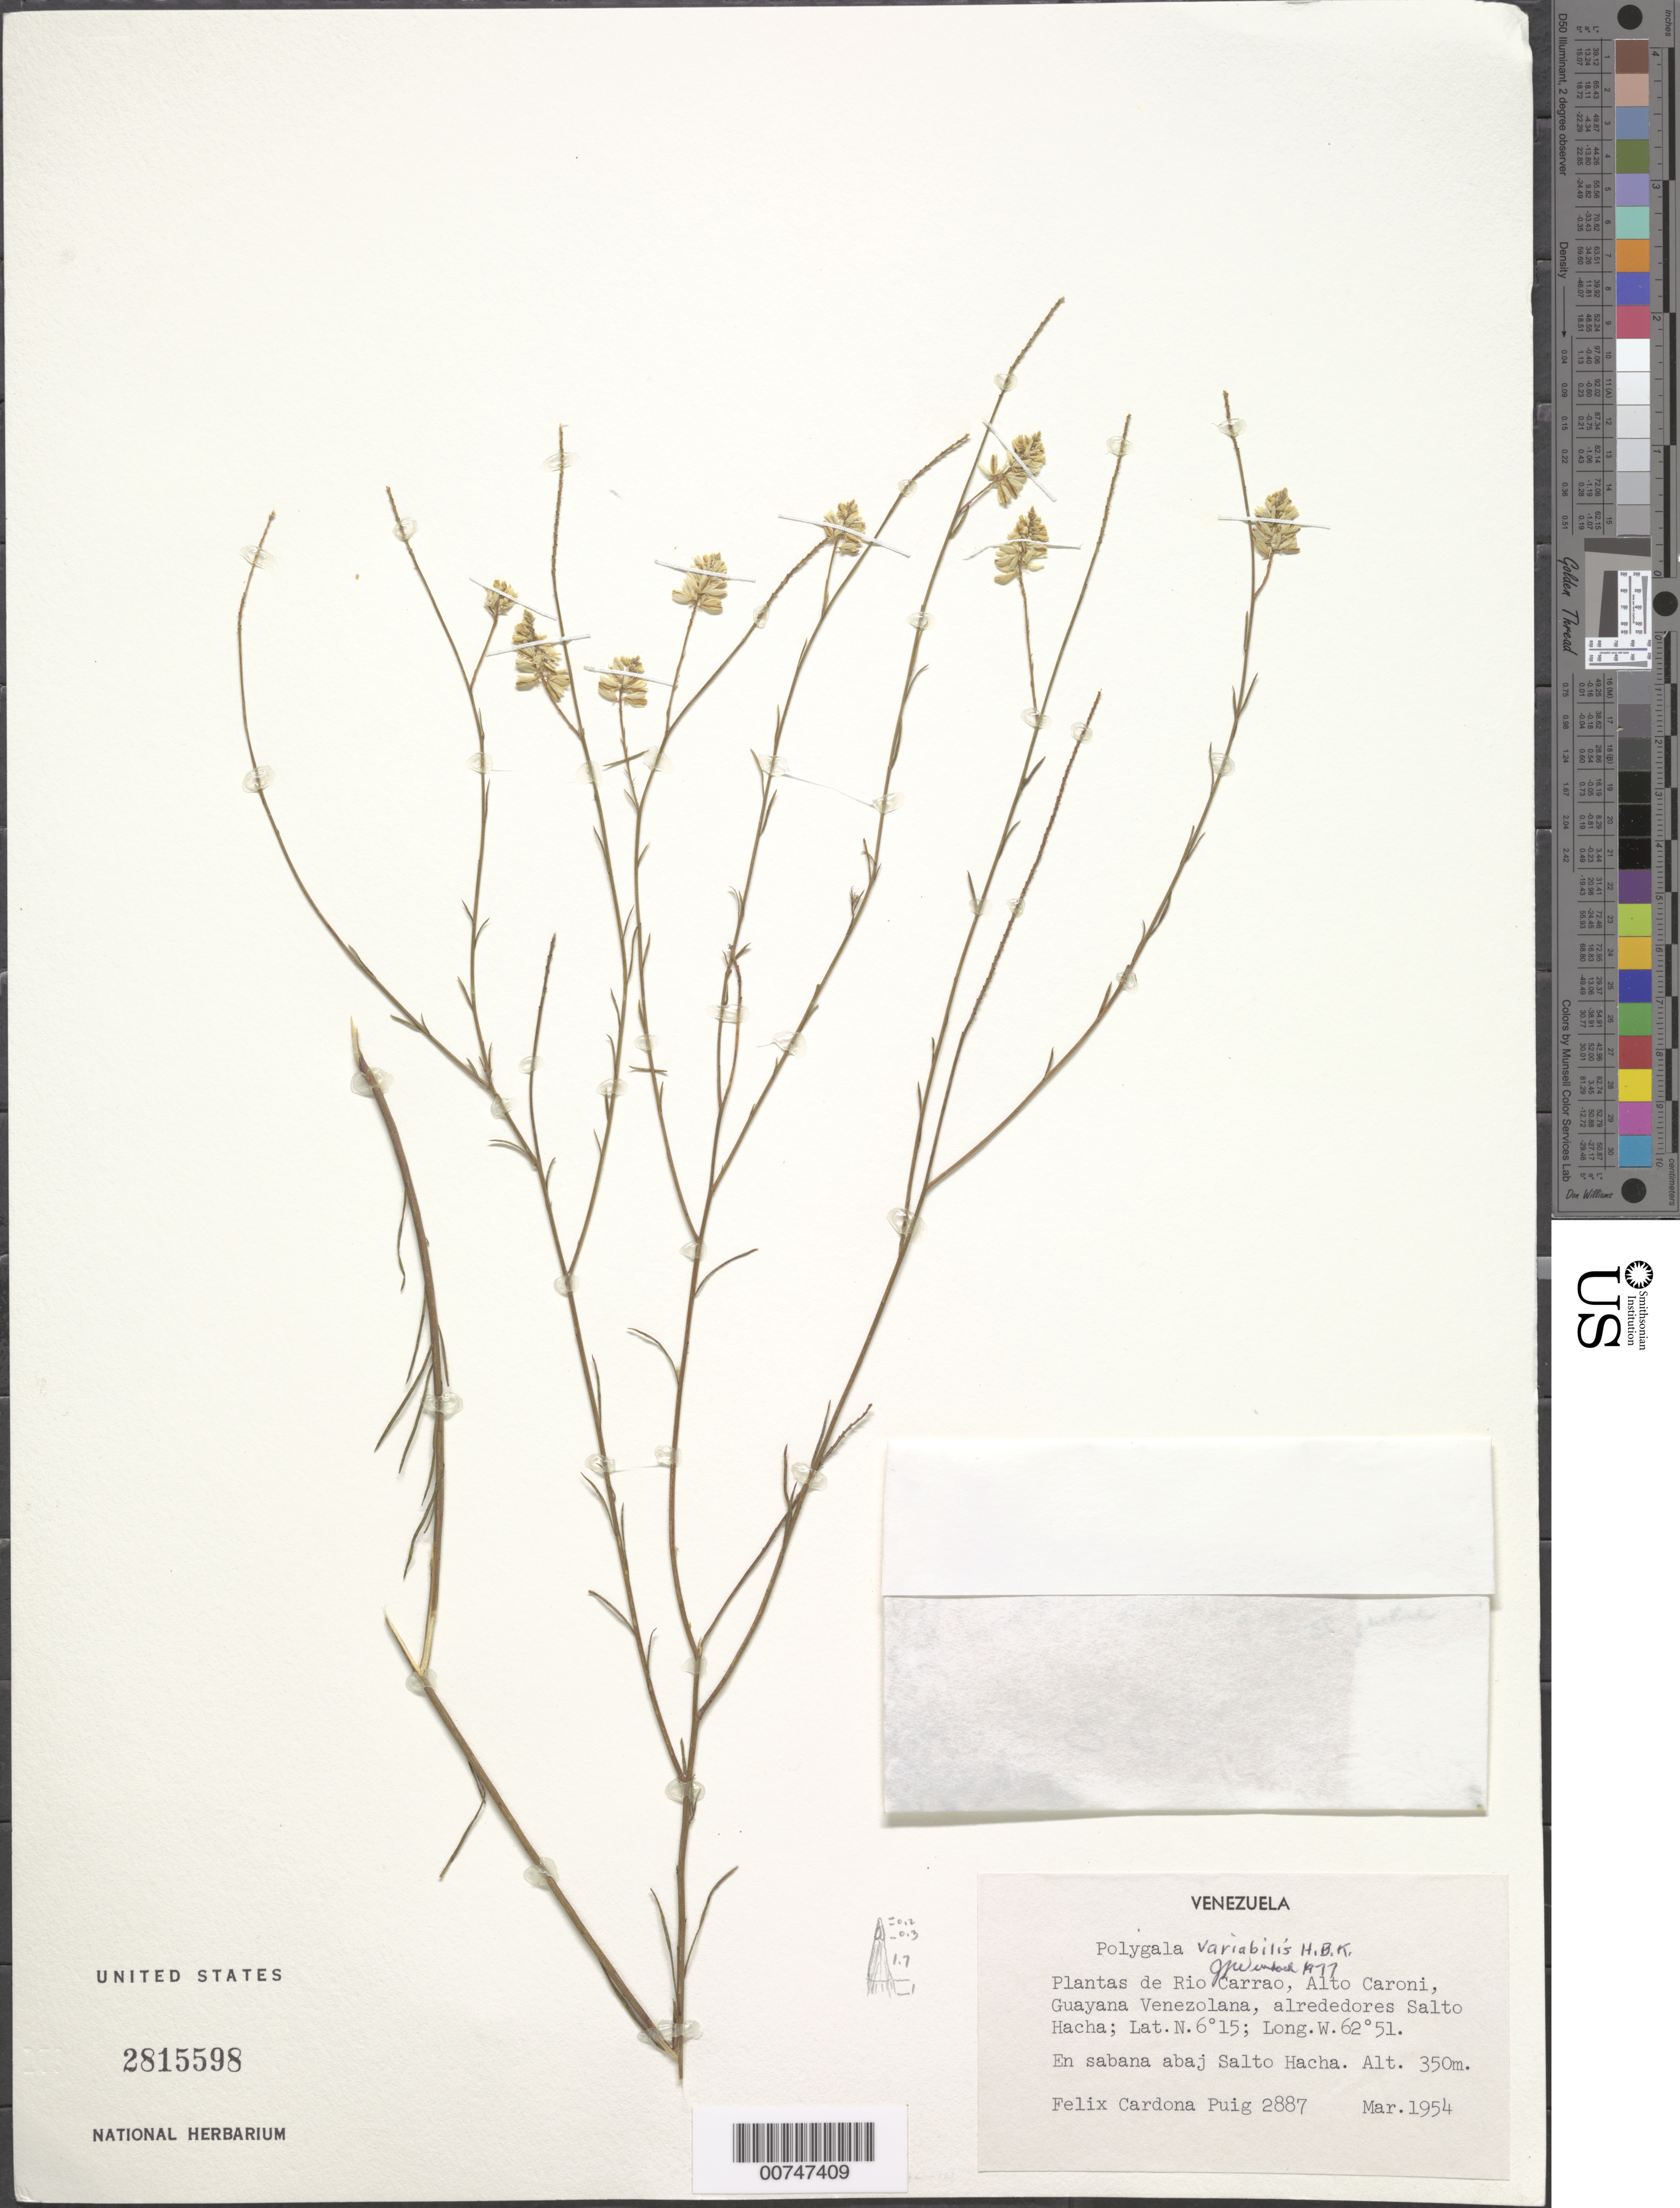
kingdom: Plantae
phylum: Tracheophyta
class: Magnoliopsida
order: Fabales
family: Polygalaceae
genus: Polygala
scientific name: Polygala variabilis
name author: Kunth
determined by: Wurdack, John J., (US), US (UNITED STATES)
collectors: F. Cardona Puig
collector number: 2887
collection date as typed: Mar-54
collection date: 1954-03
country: Venezuela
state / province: Bolívar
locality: Alto Río Caroni, Rio Carrao, Salto Hacha, Guayana Venezolana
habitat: Savanna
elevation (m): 350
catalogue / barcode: US 2815598